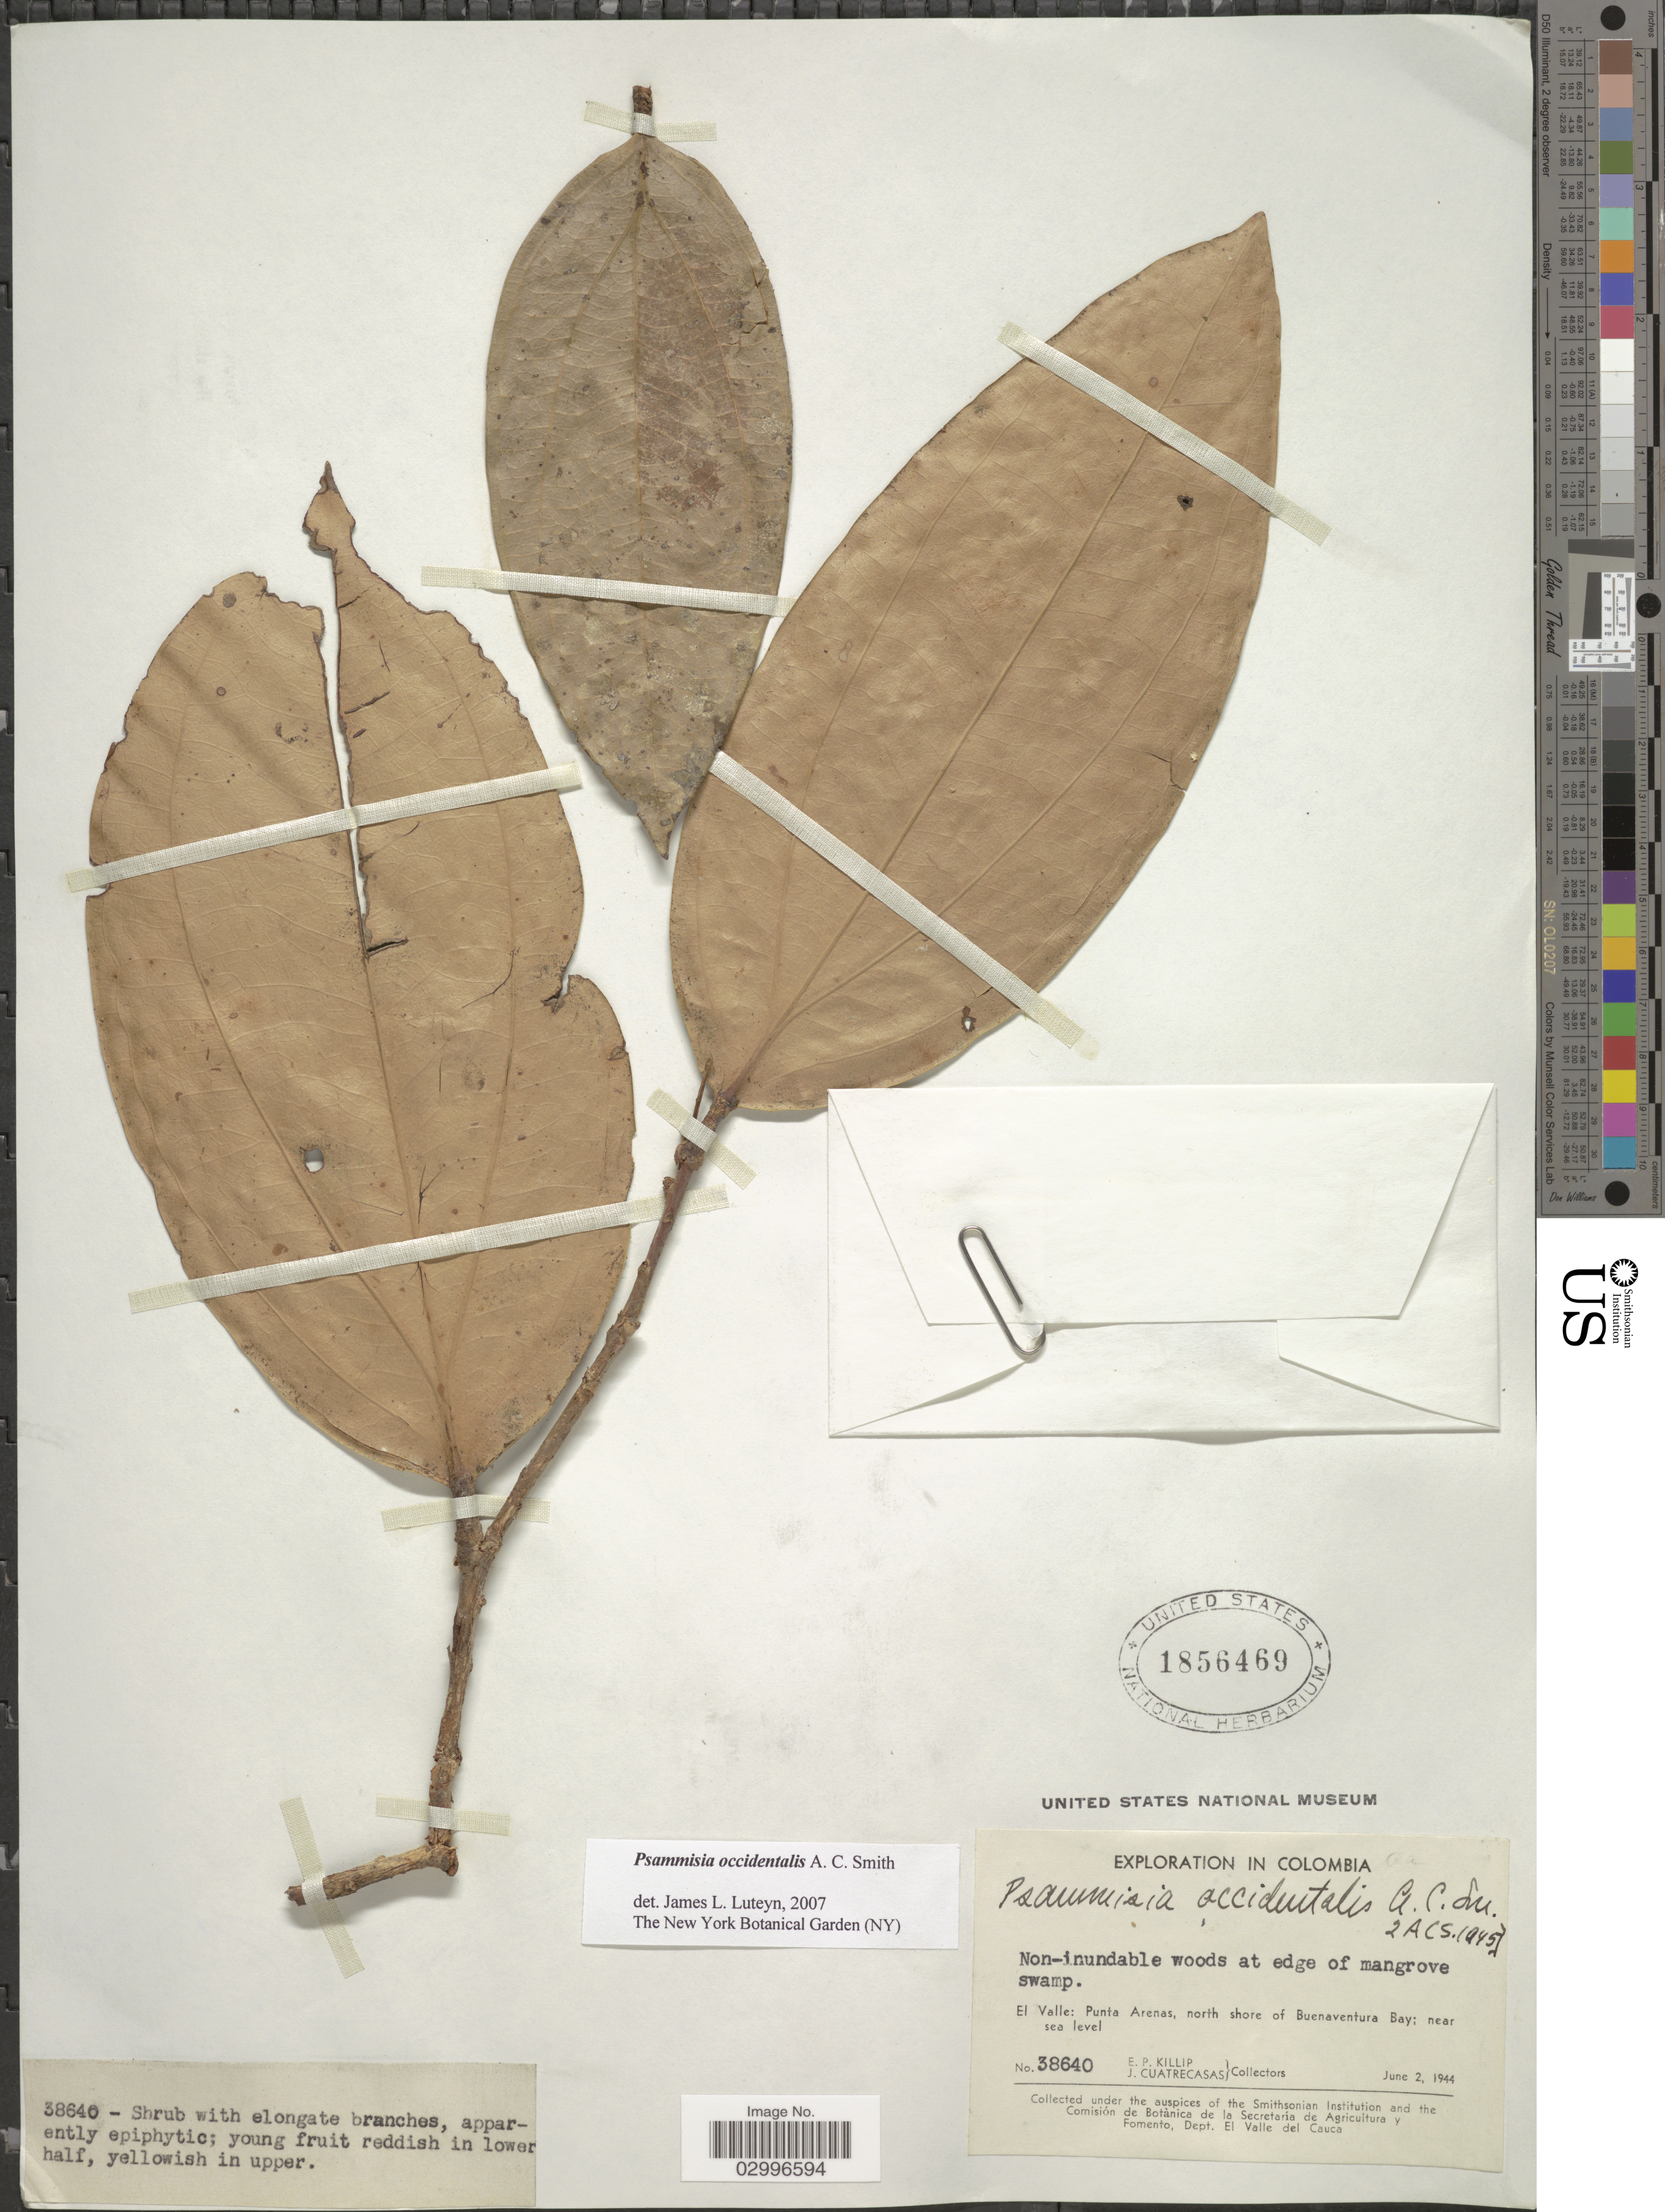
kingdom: Plantae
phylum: Tracheophyta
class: Magnoliopsida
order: Ericales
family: Ericaceae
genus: Psammisia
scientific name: Psammisia occidentalis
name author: A.C. Sm.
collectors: E. P. Killip & J. Cuatrecasas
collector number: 38640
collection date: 1944-06-02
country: Colombia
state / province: Valle del Cauca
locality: El Valle: Punta Arenas, north shore of Buenaventura Bay.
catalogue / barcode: US 1856469